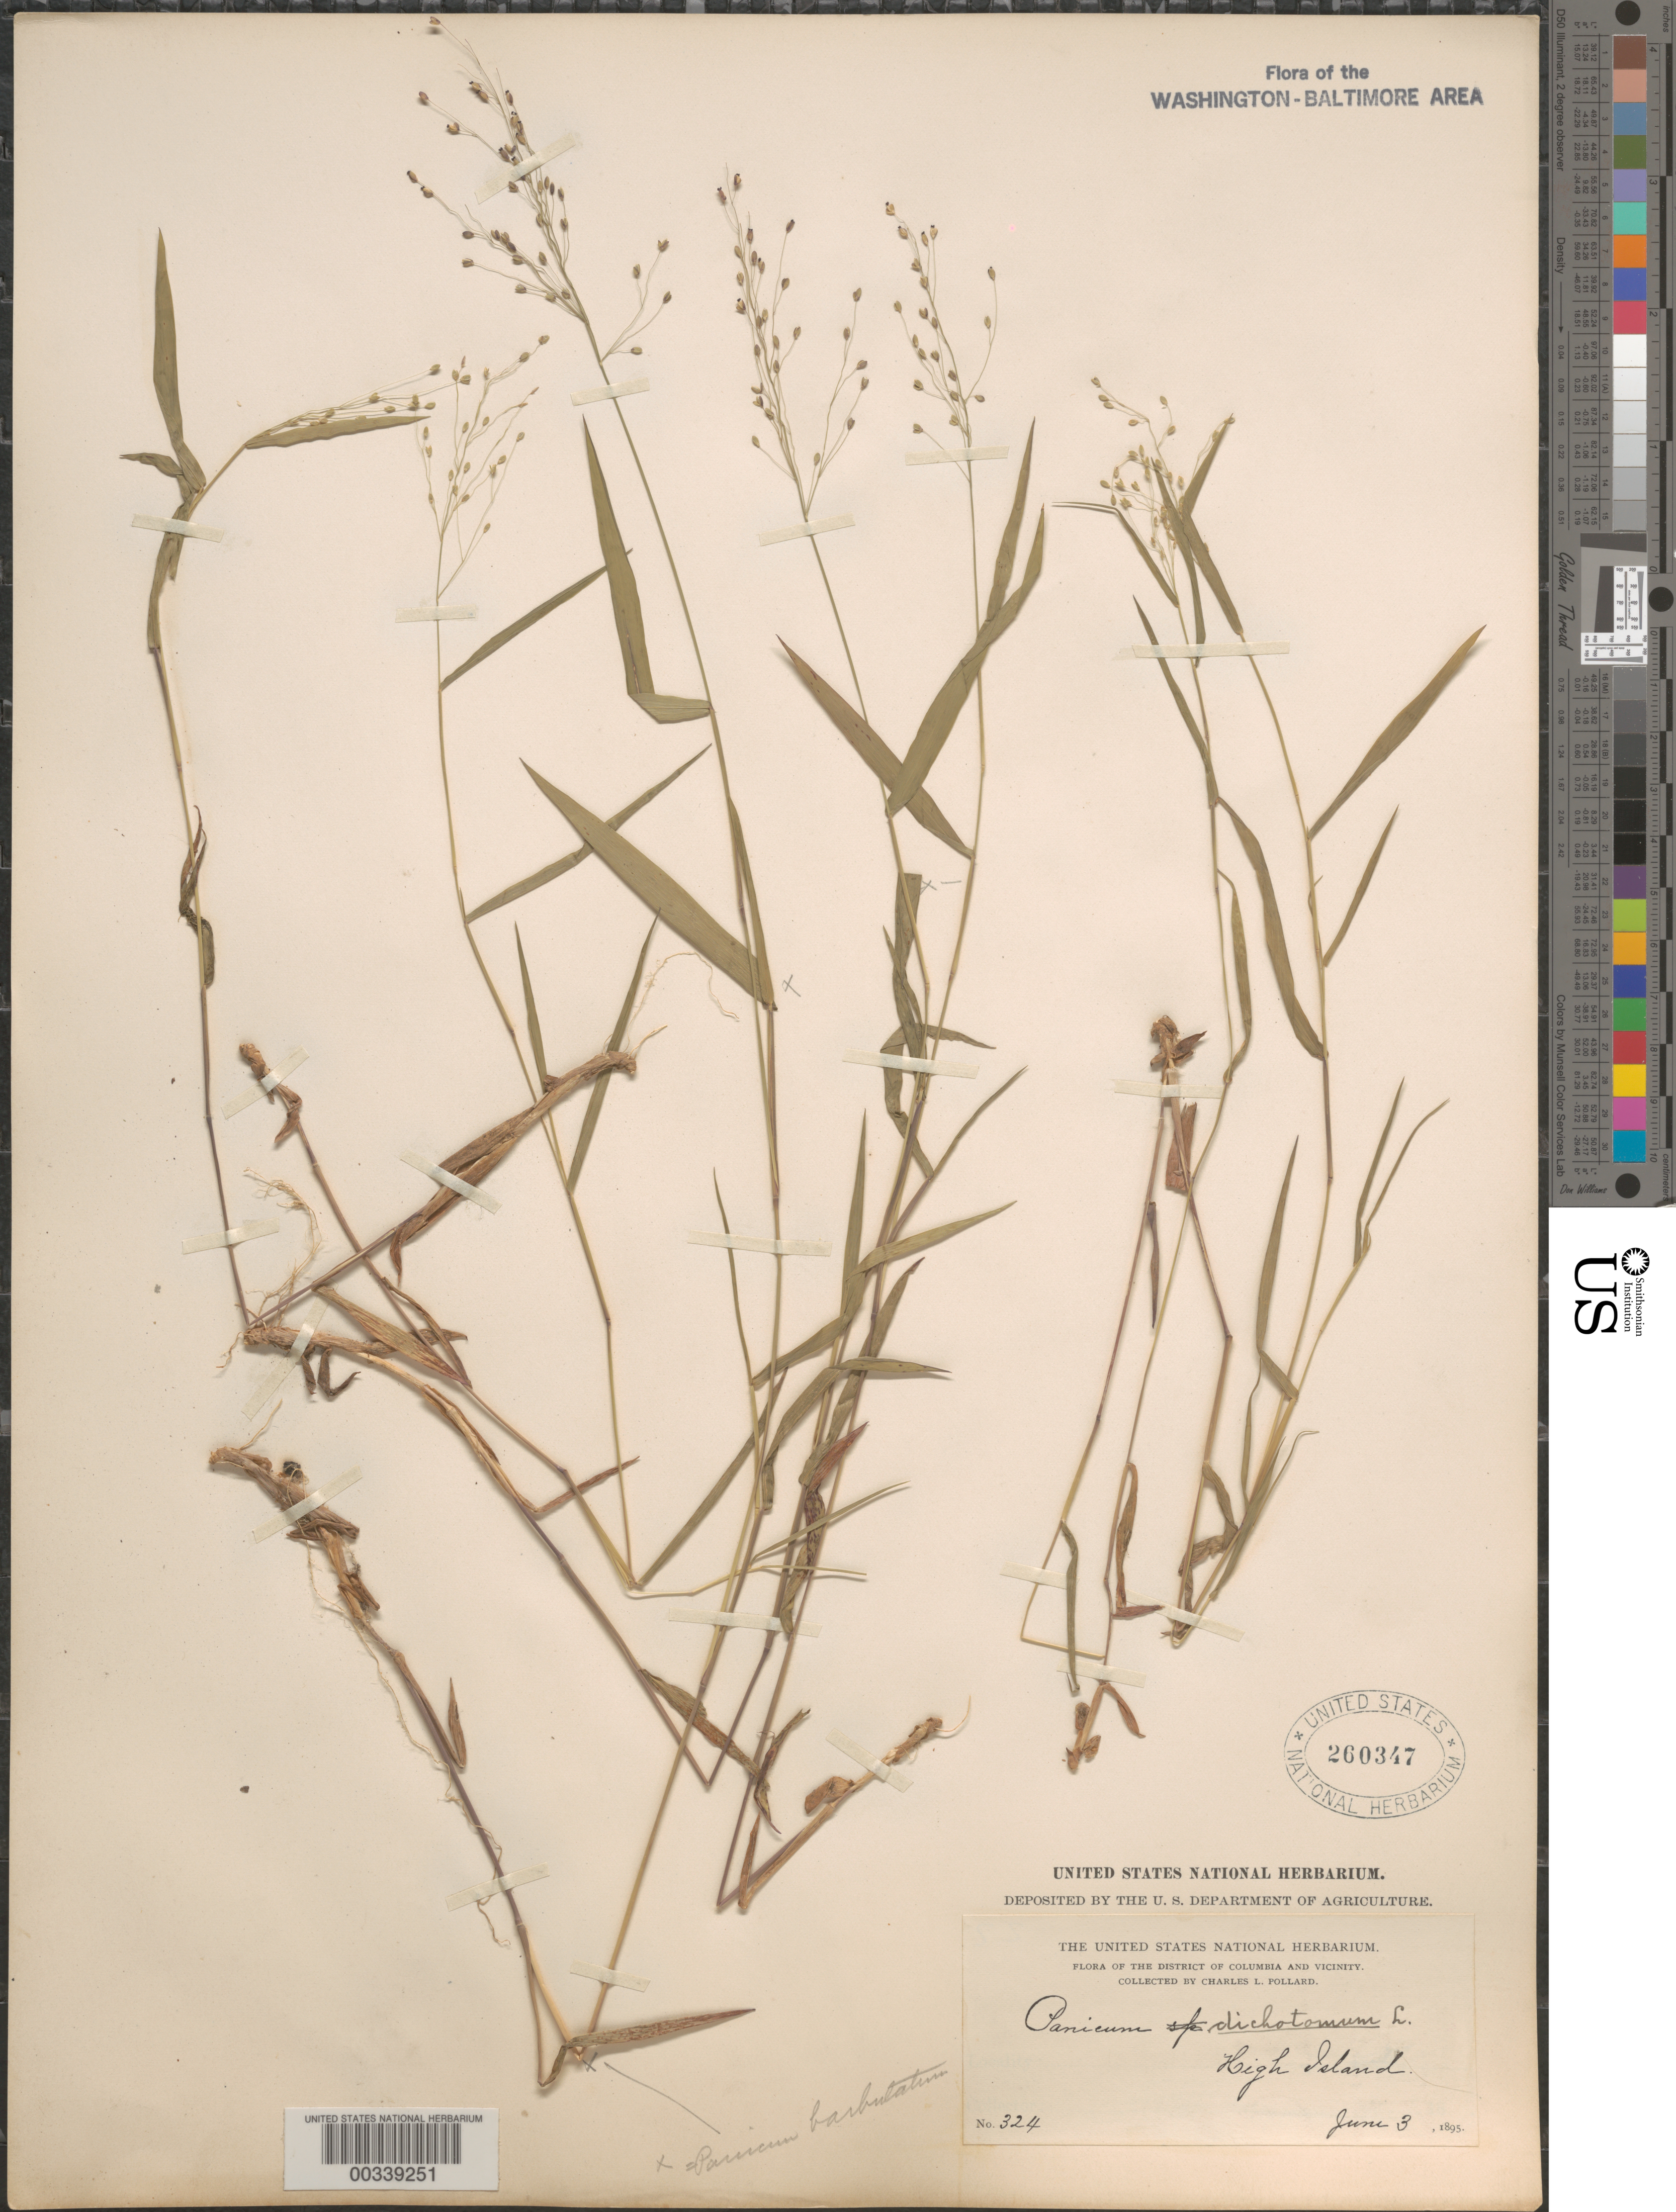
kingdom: Plantae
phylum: Tracheophyta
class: Liliopsida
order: Poales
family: Poaceae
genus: Dichanthelium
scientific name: Dichanthelium dichotomum var. dichotomum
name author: (L.) Gould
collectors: C. L. Pollard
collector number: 324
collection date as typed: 03 Jun 1895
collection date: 1895-06-03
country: United States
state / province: Maryland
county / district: Montgomery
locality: High Island C. & O. Canal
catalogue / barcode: US 260347